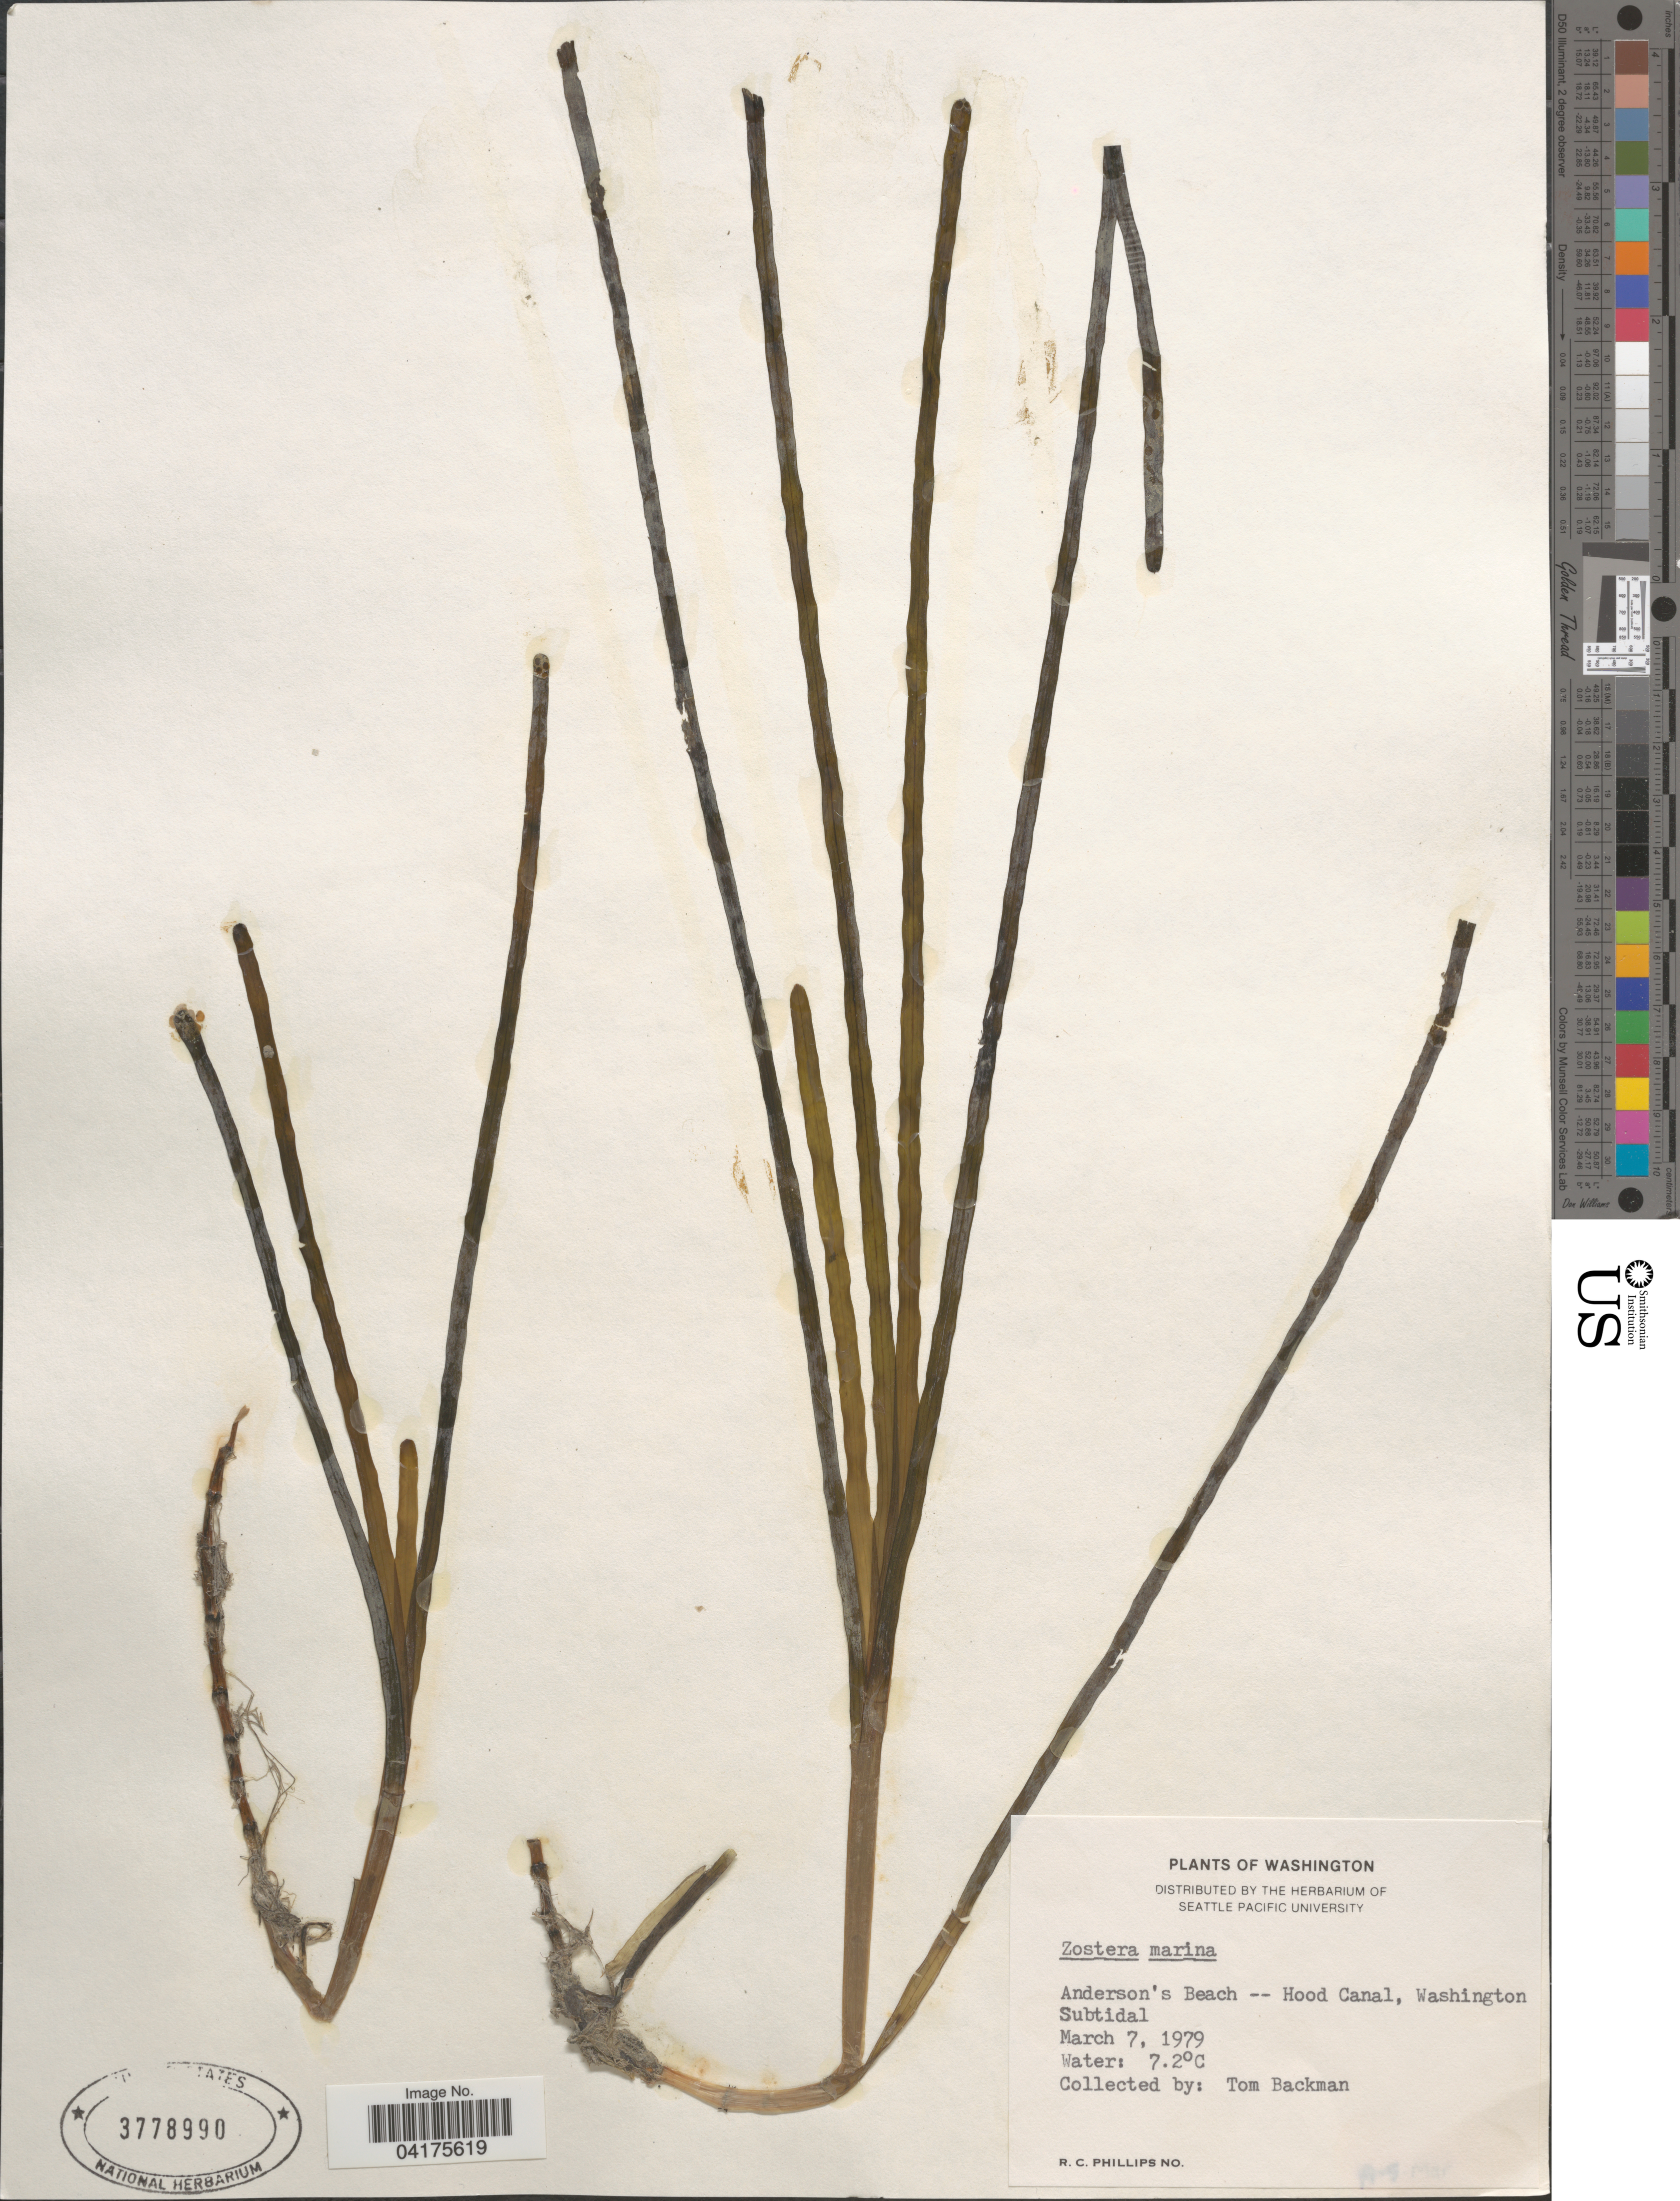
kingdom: Plantae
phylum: Tracheophyta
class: Liliopsida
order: Alismatales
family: Zosteraceae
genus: Zostera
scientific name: Zostera marina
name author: L.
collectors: T. Backman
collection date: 1979-03-07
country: United States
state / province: Washington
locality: Anderson's Beach -- Hood Canal.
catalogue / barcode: US 3778990